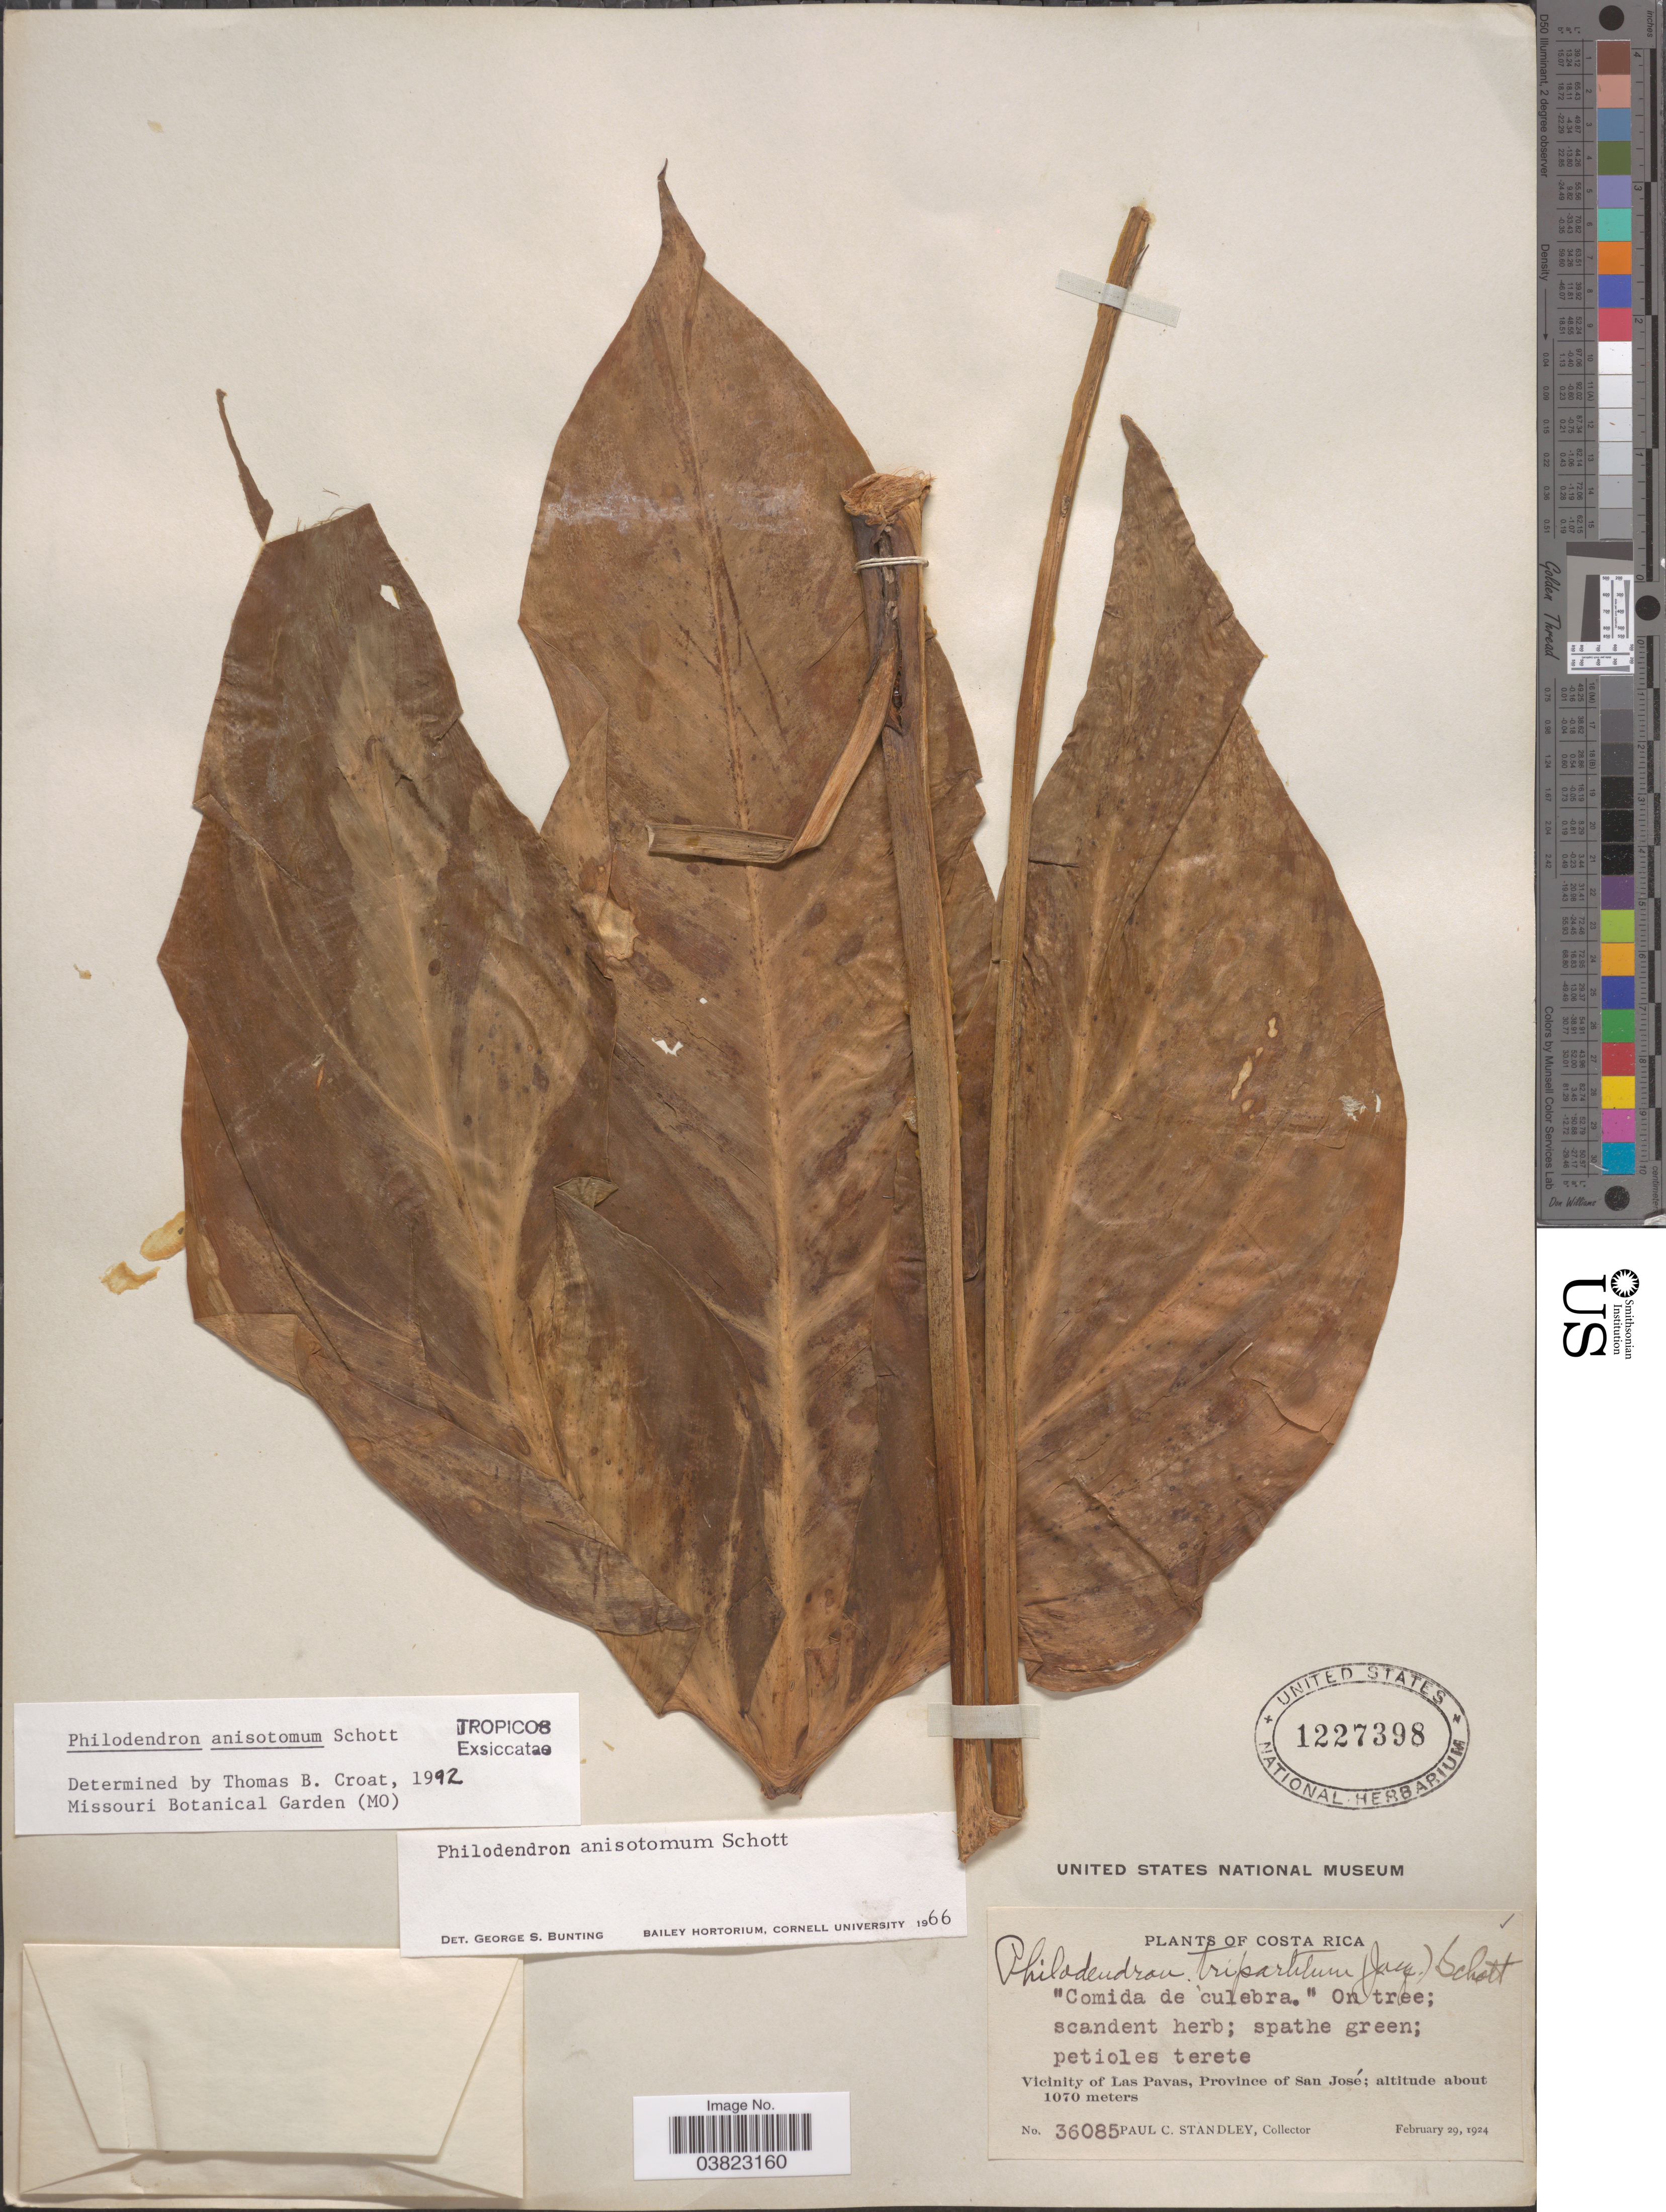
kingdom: Plantae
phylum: Tracheophyta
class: Liliopsida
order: Alismatales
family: Araceae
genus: Philodendron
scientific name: Philodendron anisotomum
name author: Schott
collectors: P. C. Standley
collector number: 36085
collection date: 1924-02-29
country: Costa Rica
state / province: San José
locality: Vicinity of Las Pavas.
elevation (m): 1070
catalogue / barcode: US 1227398